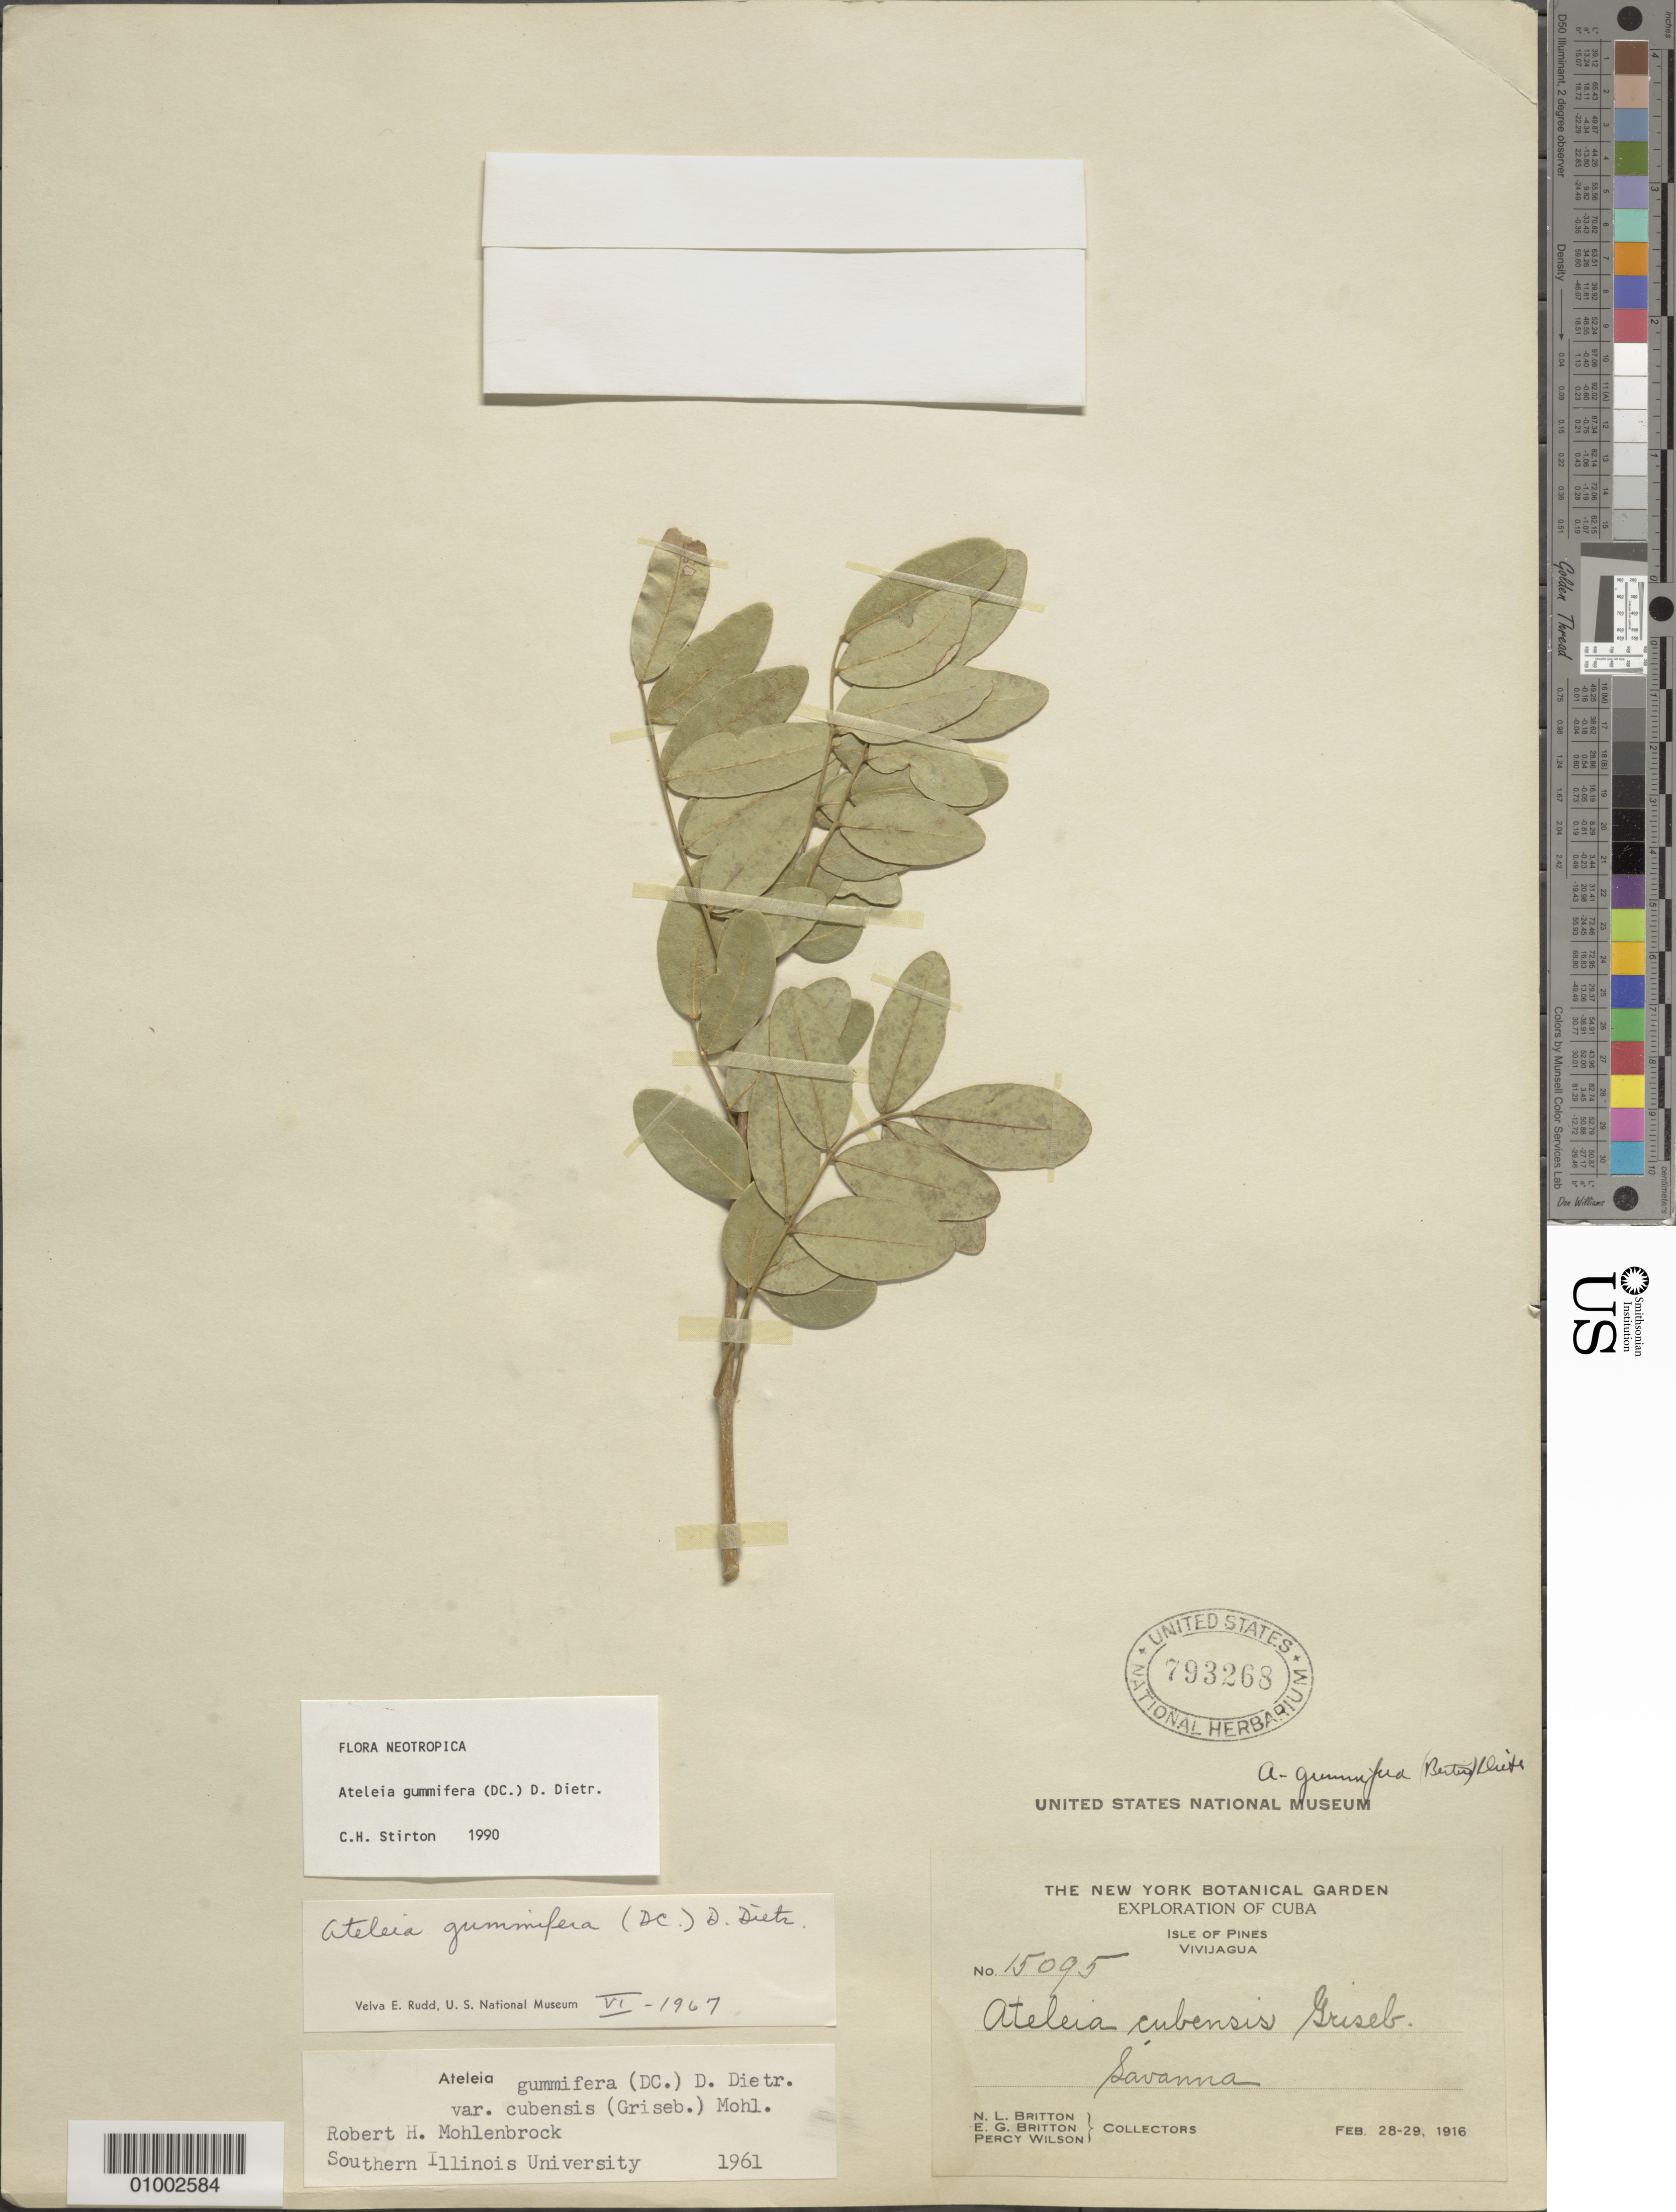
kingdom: Plantae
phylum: Tracheophyta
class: Magnoliopsida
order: Fabales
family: Fabaceae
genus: Ateleia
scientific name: Ateleia gummifera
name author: (Bertero ex DC.) D. Dietr.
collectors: N. Britton, E. G. Britton & P. Wilson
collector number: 15095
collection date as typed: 28 Feb 1916 to 19 Feb 1916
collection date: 1916-02-19/1916-02-28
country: Cuba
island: Isla de la Juventud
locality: Vivijagua Savanna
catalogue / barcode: US 793268